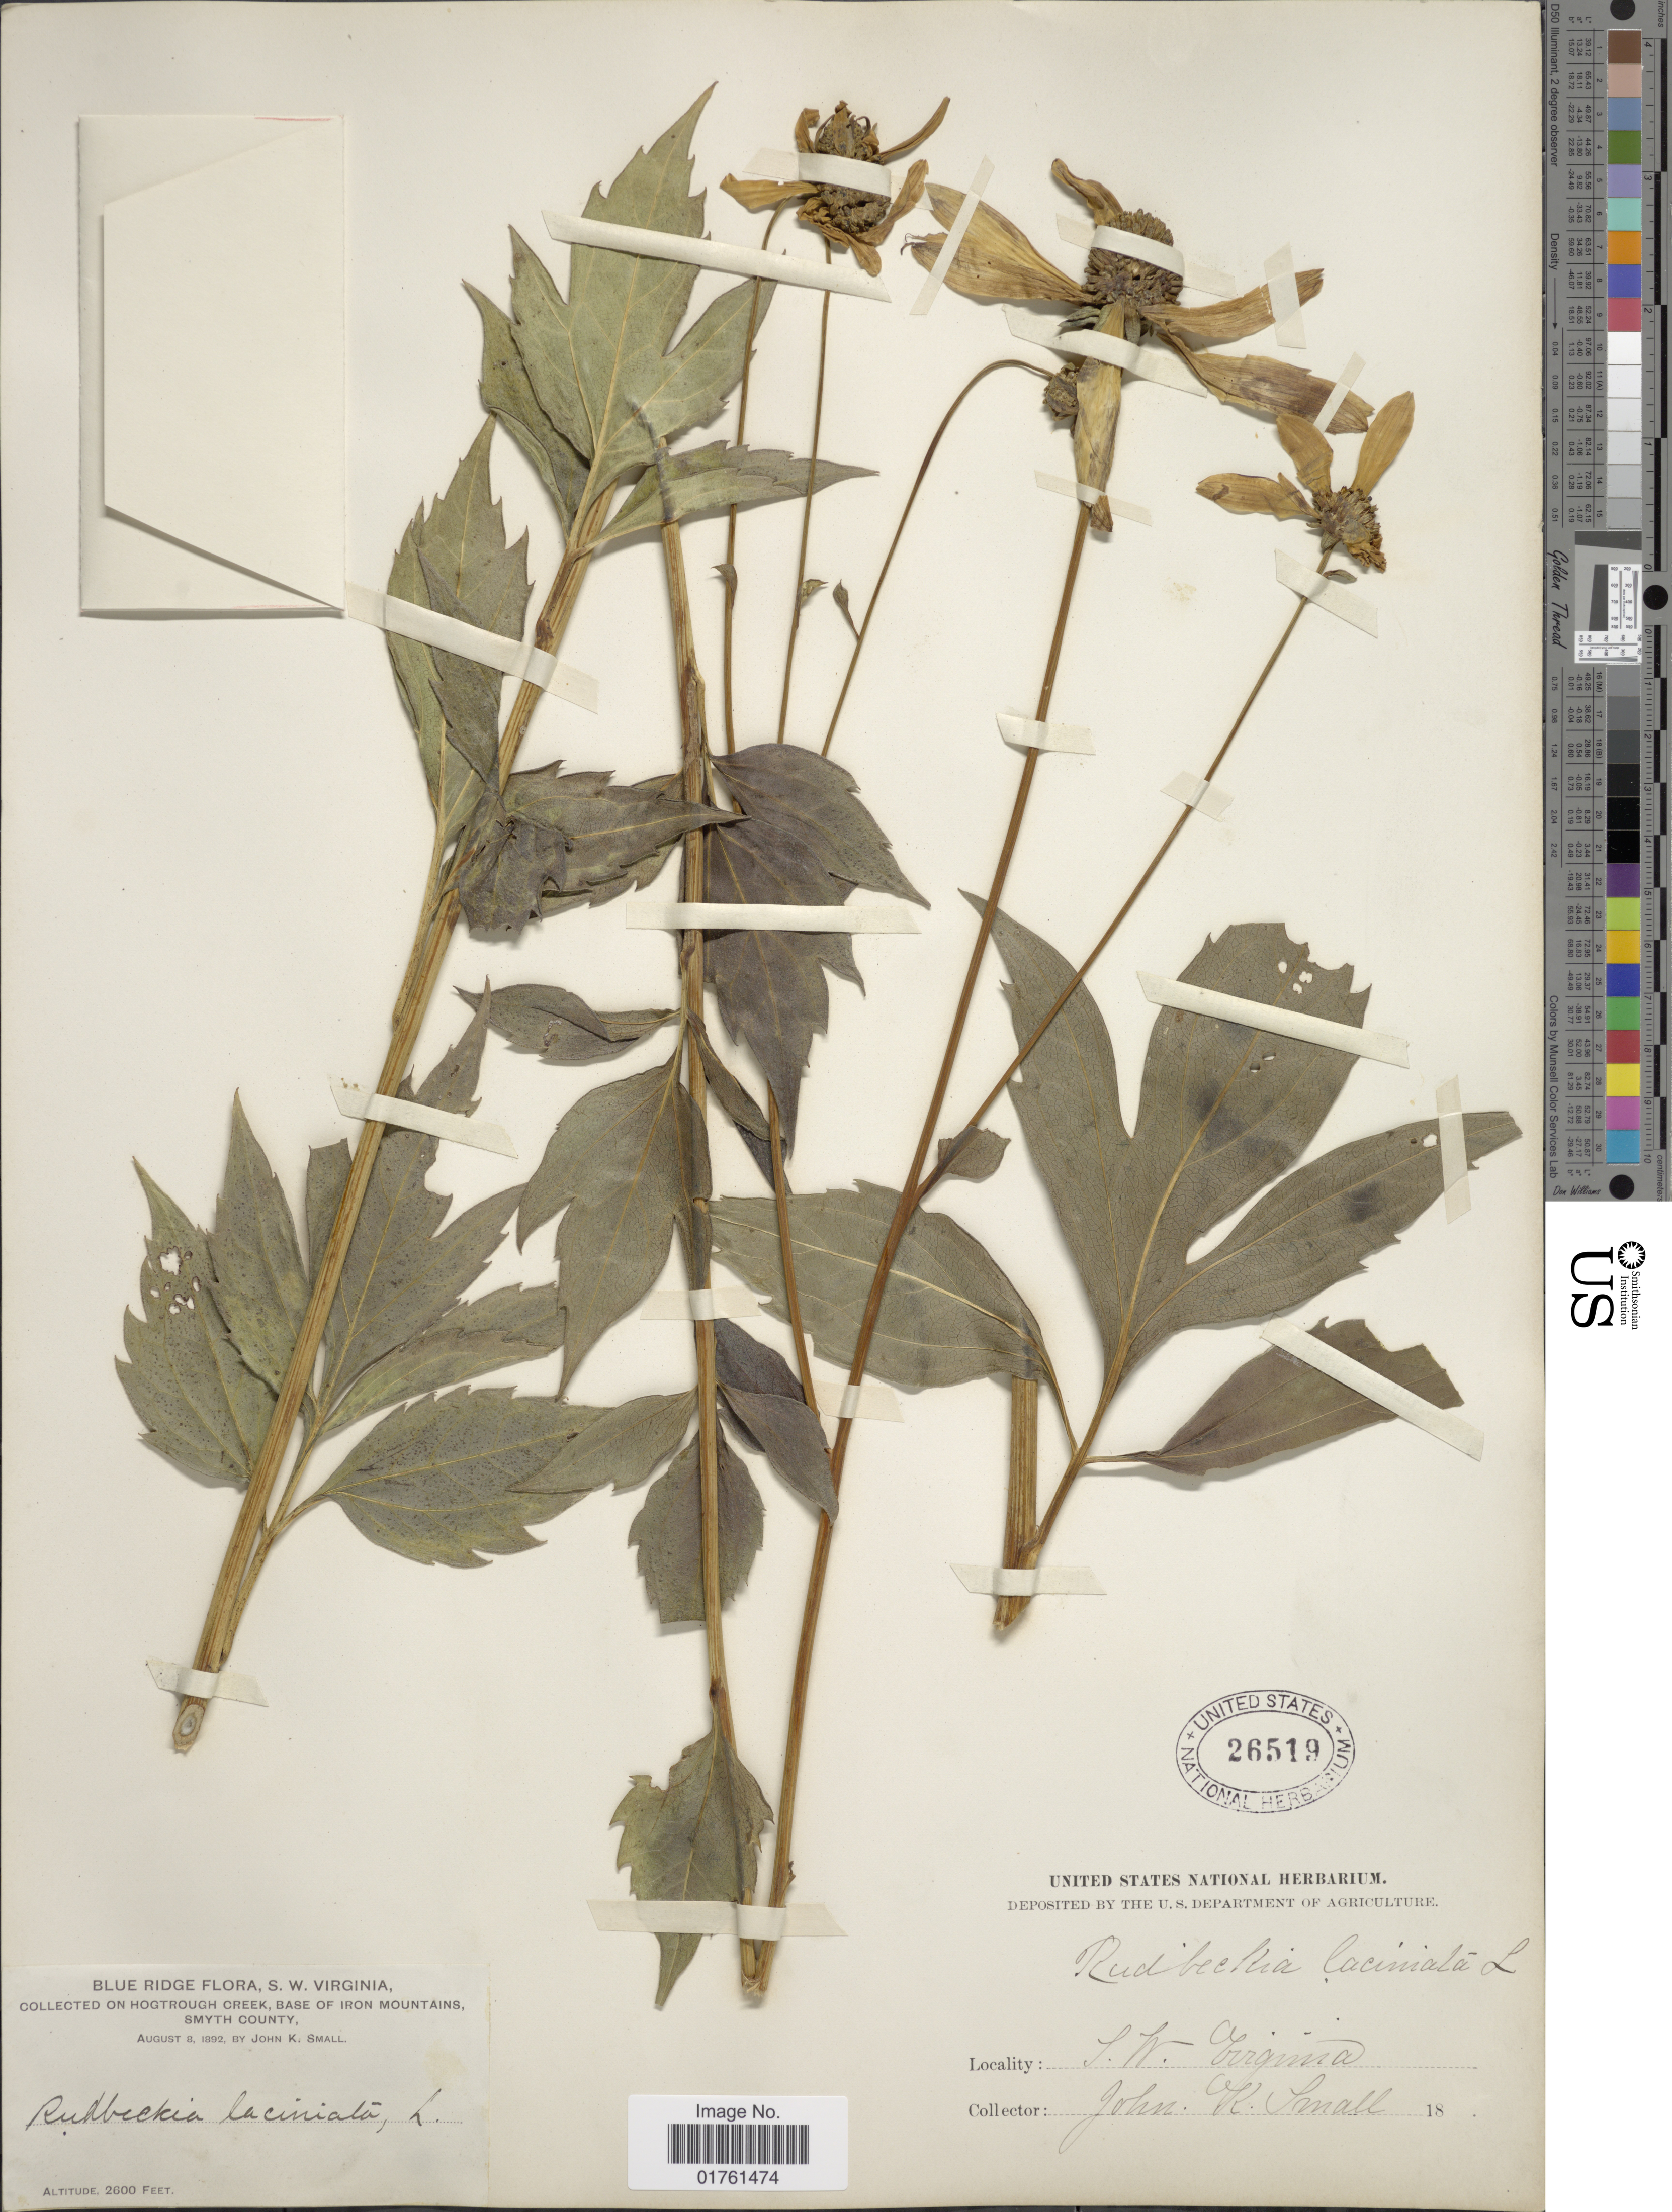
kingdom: Plantae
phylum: Tracheophyta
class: Magnoliopsida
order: Asterales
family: Asteraceae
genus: Rudbeckia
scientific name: Rudbeckia laciniata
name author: L.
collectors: J. K. Small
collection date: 1891-08-08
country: United States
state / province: Virginia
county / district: Smyth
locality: Blue Ridge, S.W.Virginia, on Hogtrough Creek, Base of Iron Mountains, Smyth County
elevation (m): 792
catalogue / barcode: US 26519